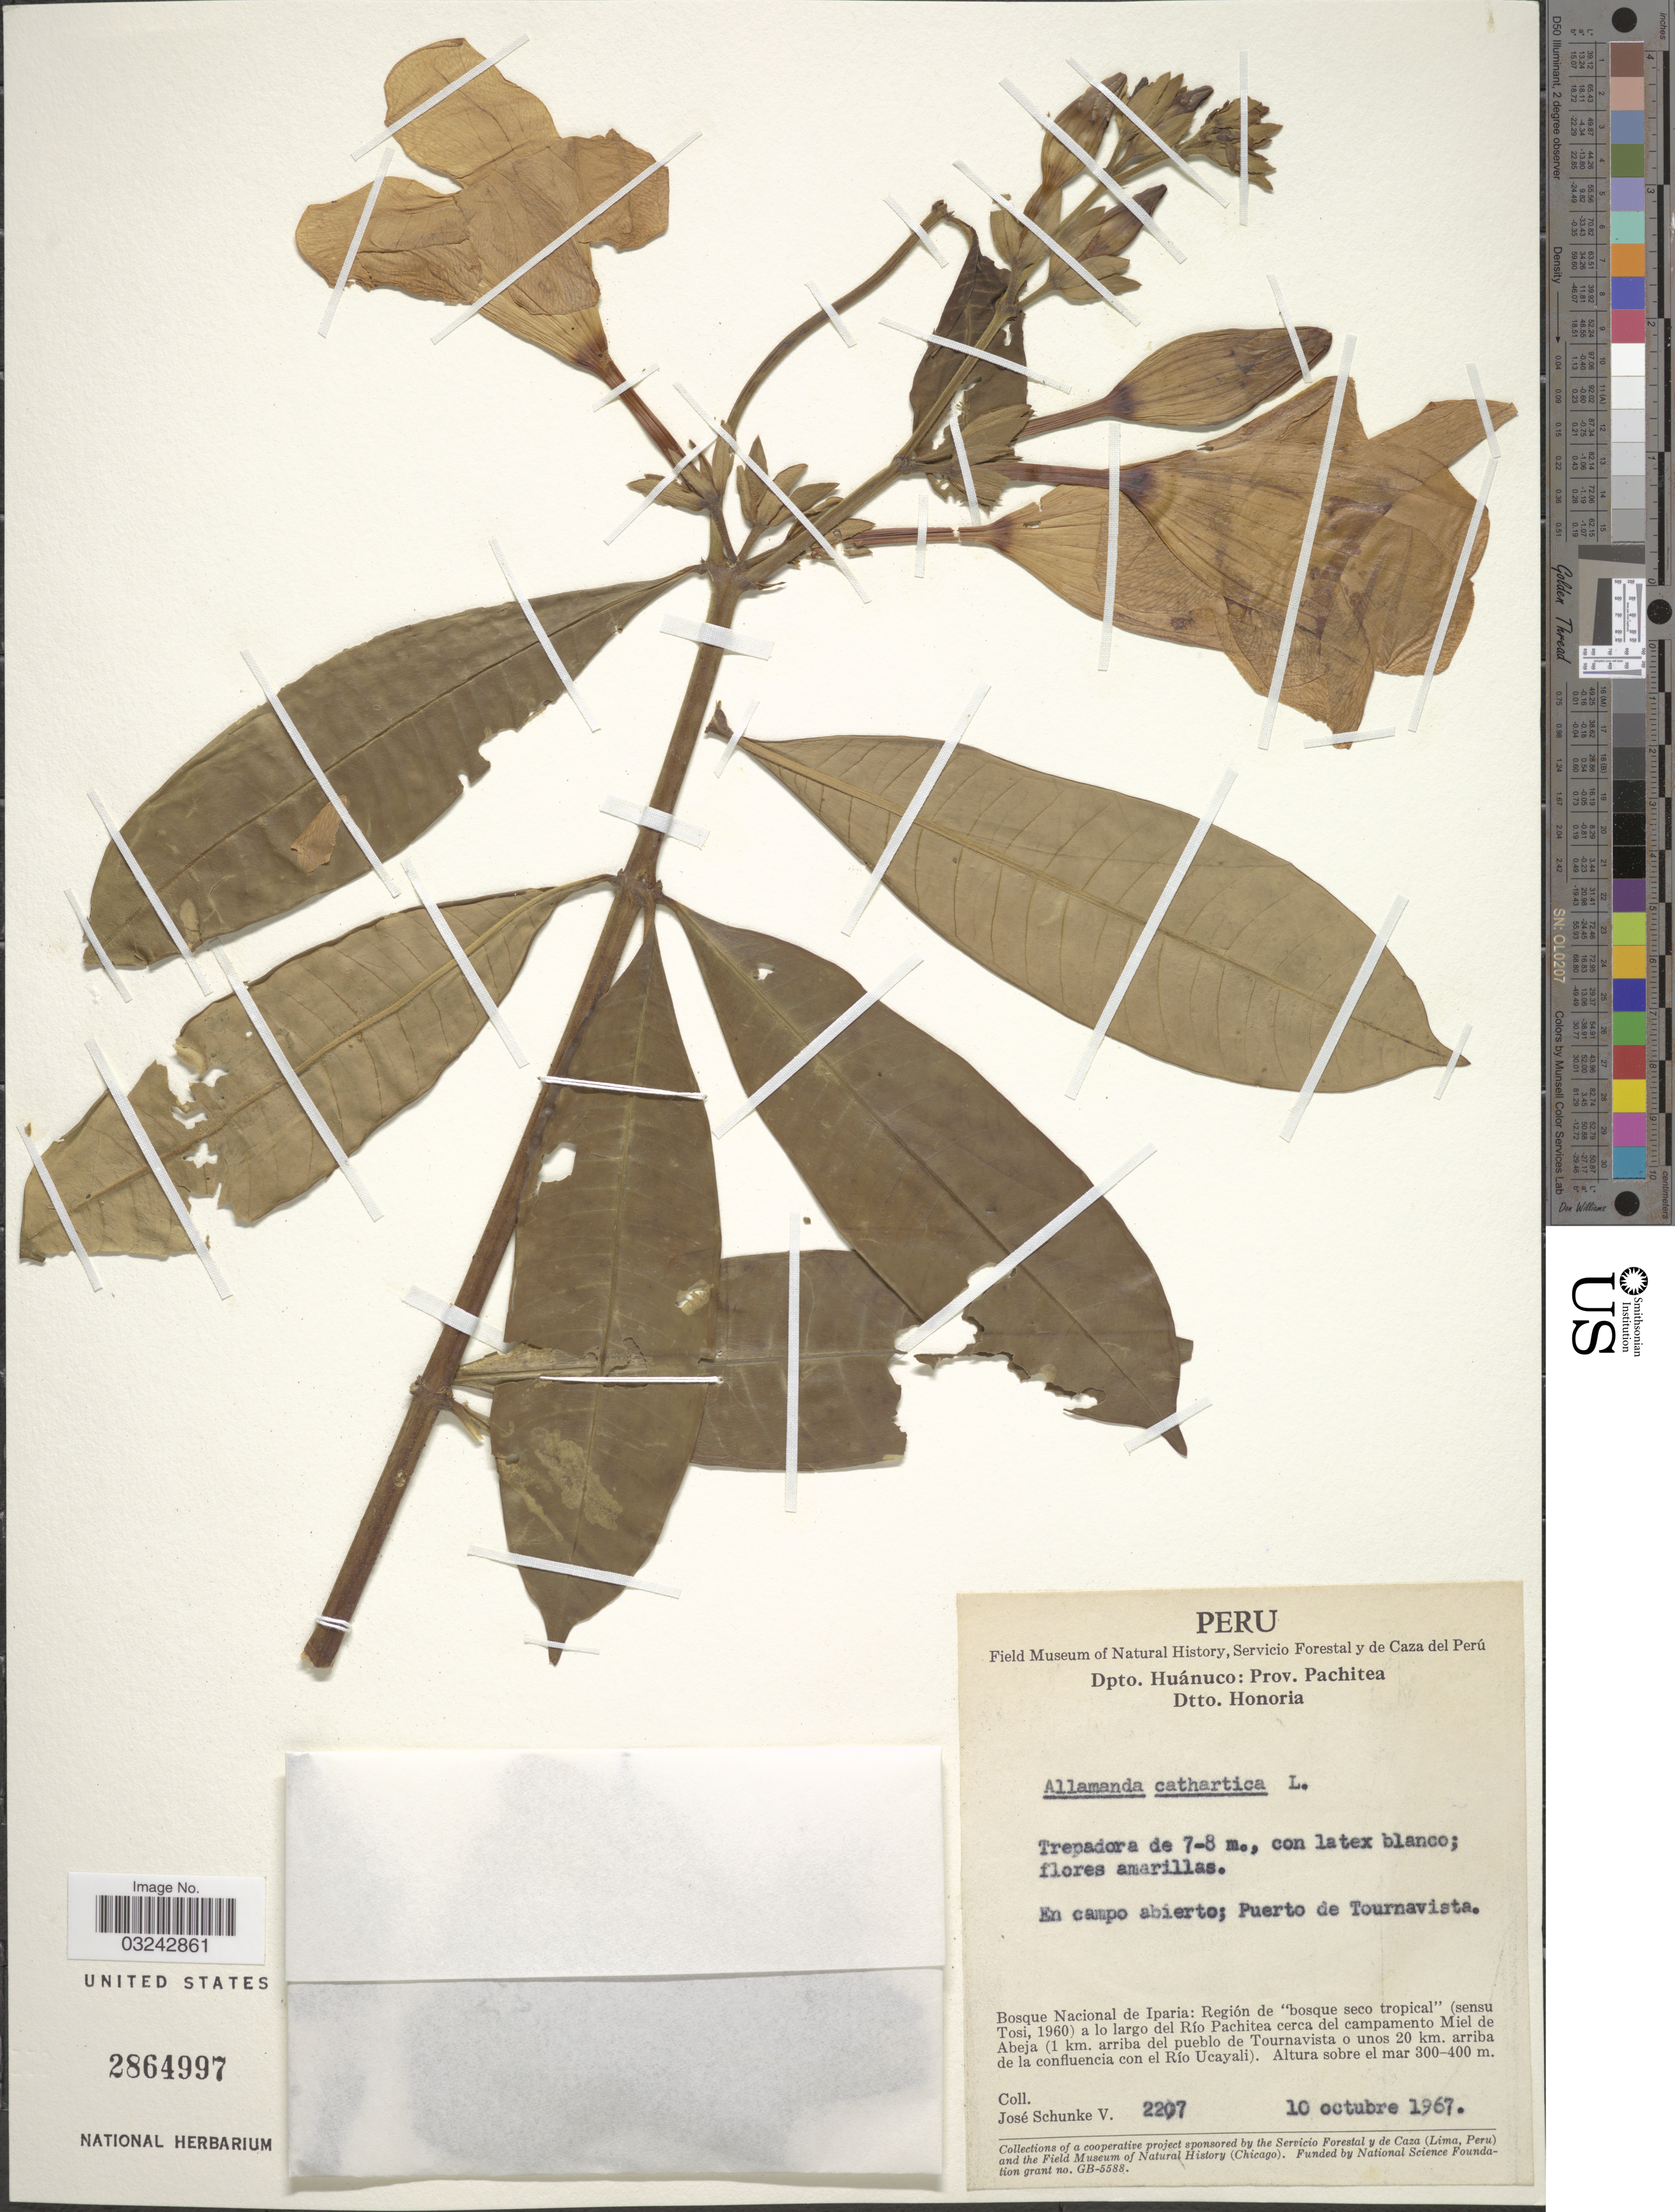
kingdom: Plantae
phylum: Tracheophyta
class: Magnoliopsida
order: Gentianales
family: Apocynaceae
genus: Allamanda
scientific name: Allamanda cathartica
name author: L.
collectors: J. Schunke Vigo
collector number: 2207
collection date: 1967-10-10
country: Peru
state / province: Huánuco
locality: Dpto. Huánuco: Prov. Pachitea, Dtto. Honoria. En campo abierto; Puerto de Tournavista. Bosque Nacional de Iparia: Región de "bosque seco tropical" (sensu Tosi, 1960) a lo largo del Río Pachitea cerca del campamento Miel de Abeja (1 km. arriba del pueblo de Tournavista o unos 20 km. arriba de la confluencia con el Río Ucayali).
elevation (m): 300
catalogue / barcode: US 2864997